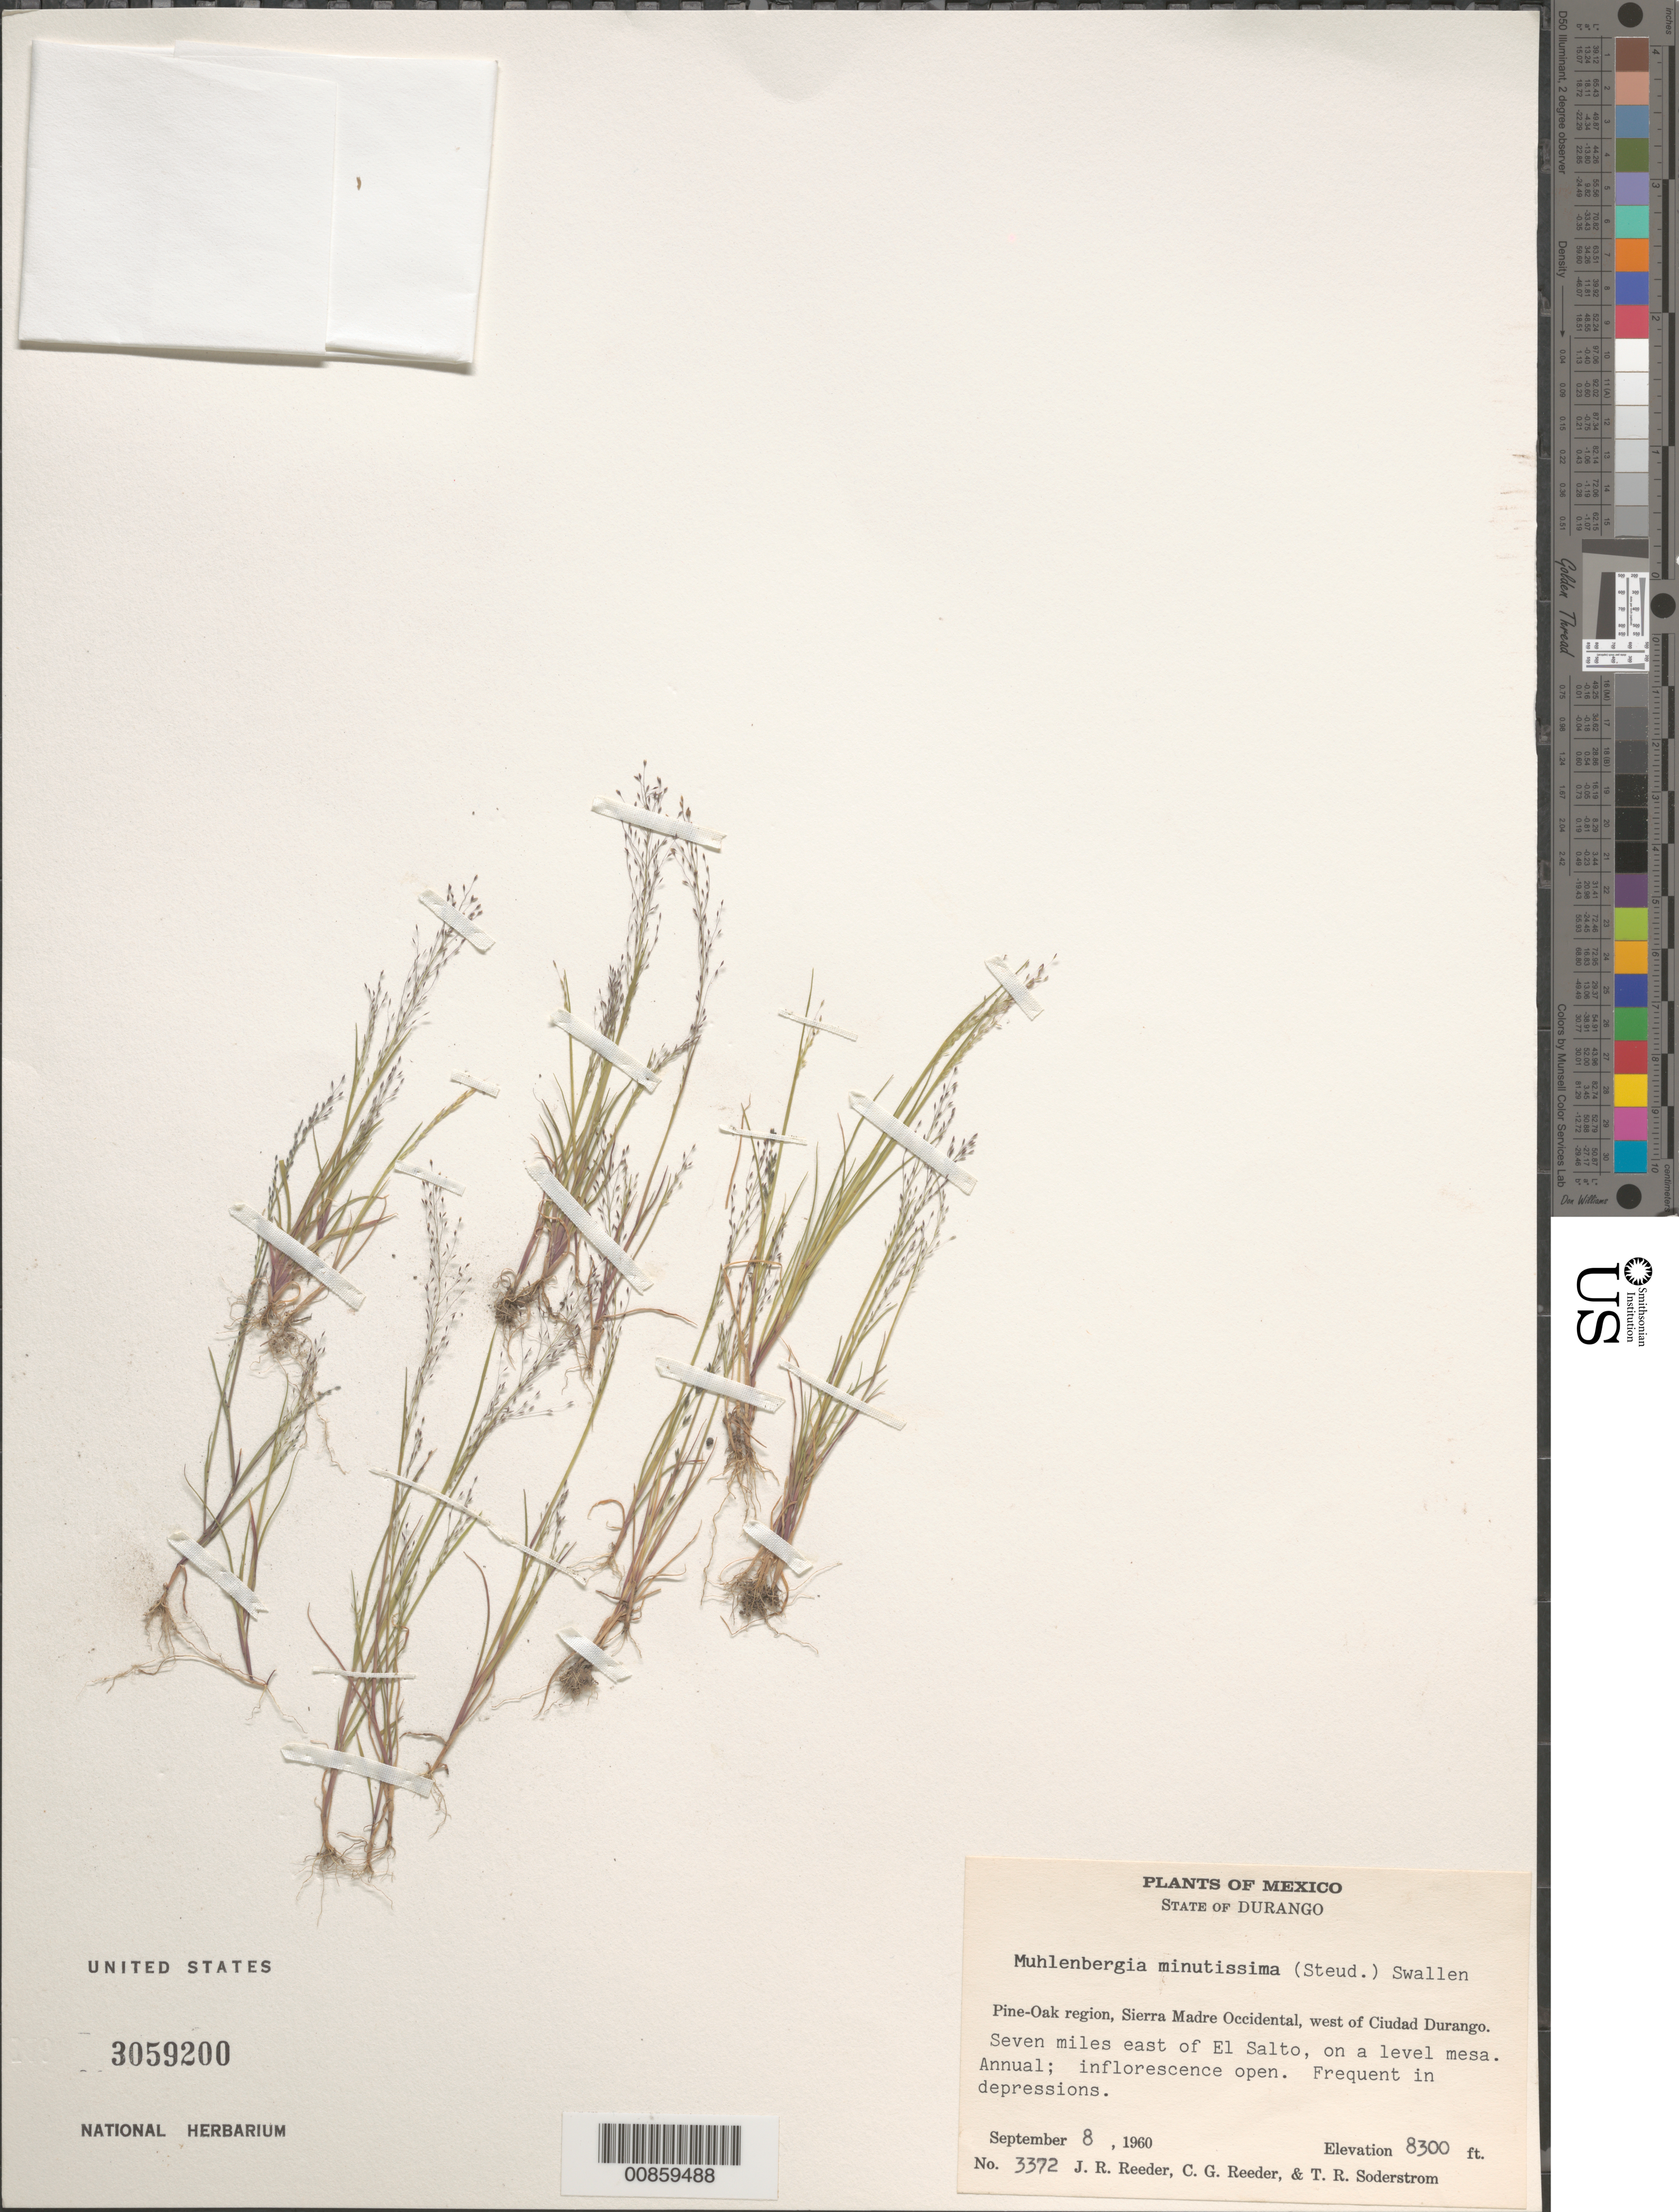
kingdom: Plantae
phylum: Tracheophyta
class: Liliopsida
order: Poales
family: Poaceae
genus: Muhlenbergia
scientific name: Muhlenbergia minutissima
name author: (Steud.) Swallen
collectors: J. R. Reeder, C. G. Reeder & T. R. Soderstrom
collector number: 3372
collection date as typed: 08 Sep 1960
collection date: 1960-09-08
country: Mexico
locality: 7 mi E of El Salto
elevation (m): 2530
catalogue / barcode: US 3059200